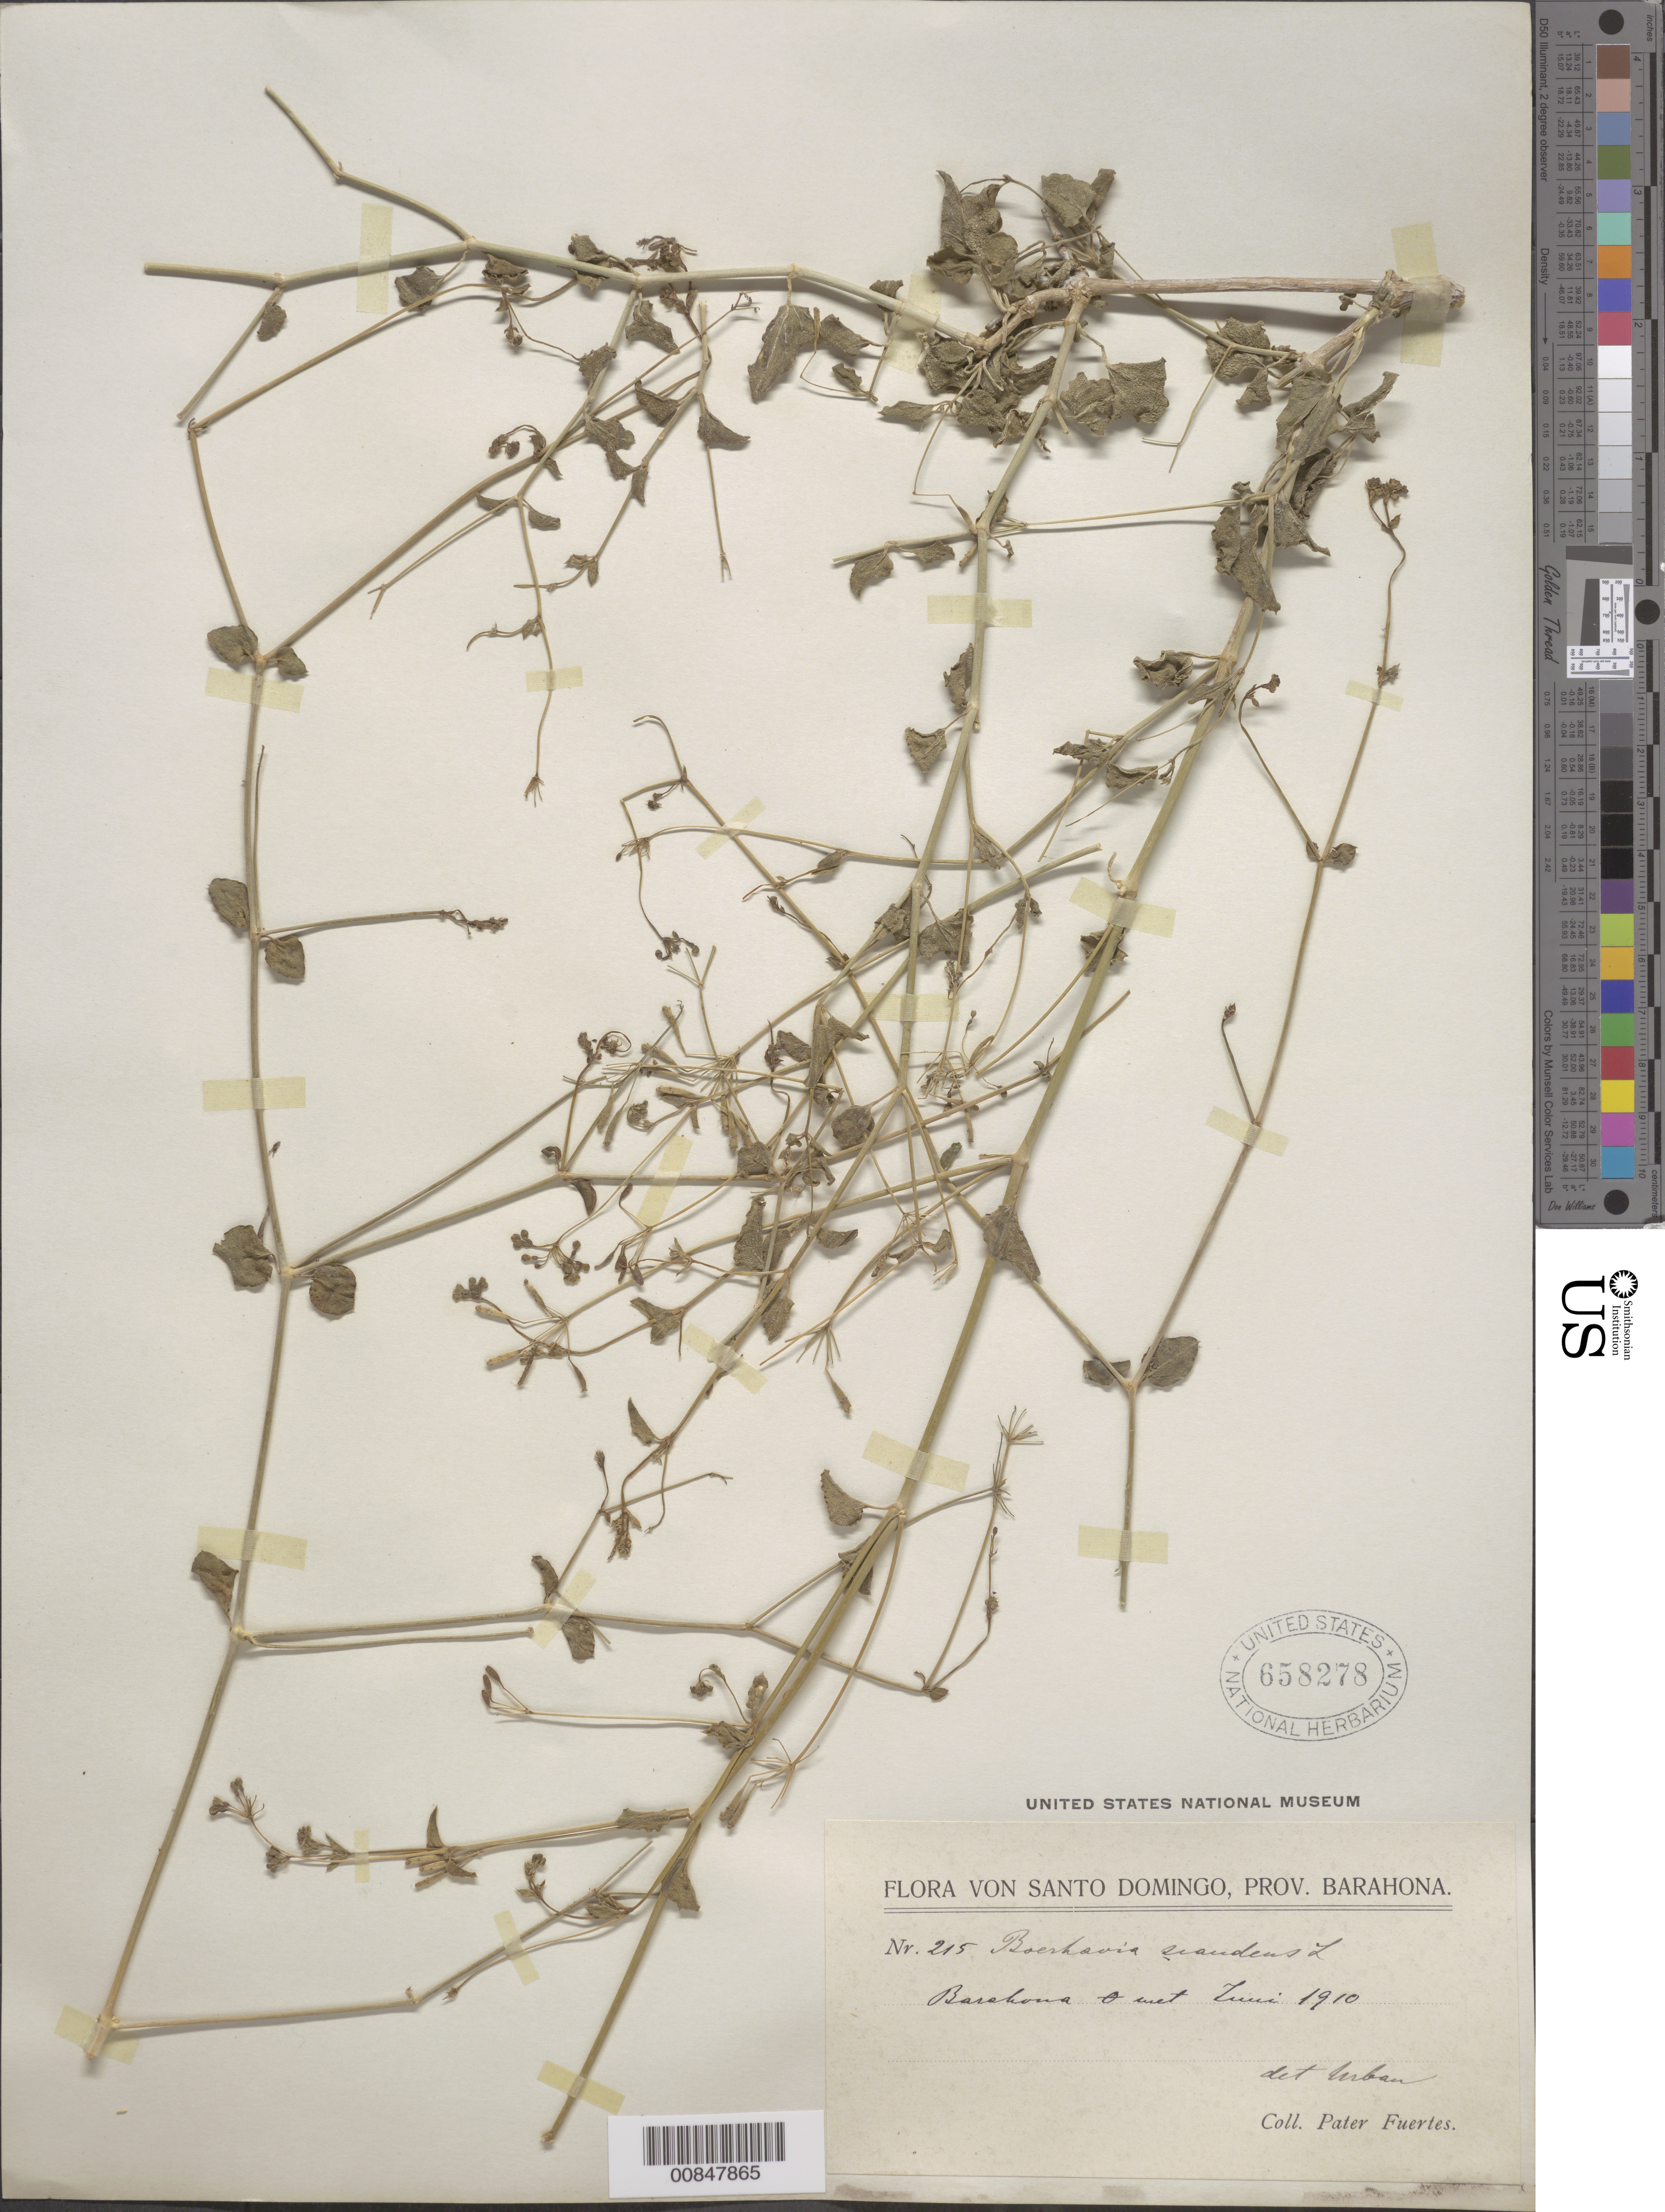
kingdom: Plantae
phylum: Tracheophyta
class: Magnoliopsida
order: Caryophyllales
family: Nyctaginaceae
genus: Boerhavia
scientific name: Boerhavia scandens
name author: L.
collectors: M. D. Fuertes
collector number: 215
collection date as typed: Jun 1910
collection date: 1910-06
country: Dominican Republic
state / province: Barahona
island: Hispaniola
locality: Barahona.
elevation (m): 0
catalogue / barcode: US 658278